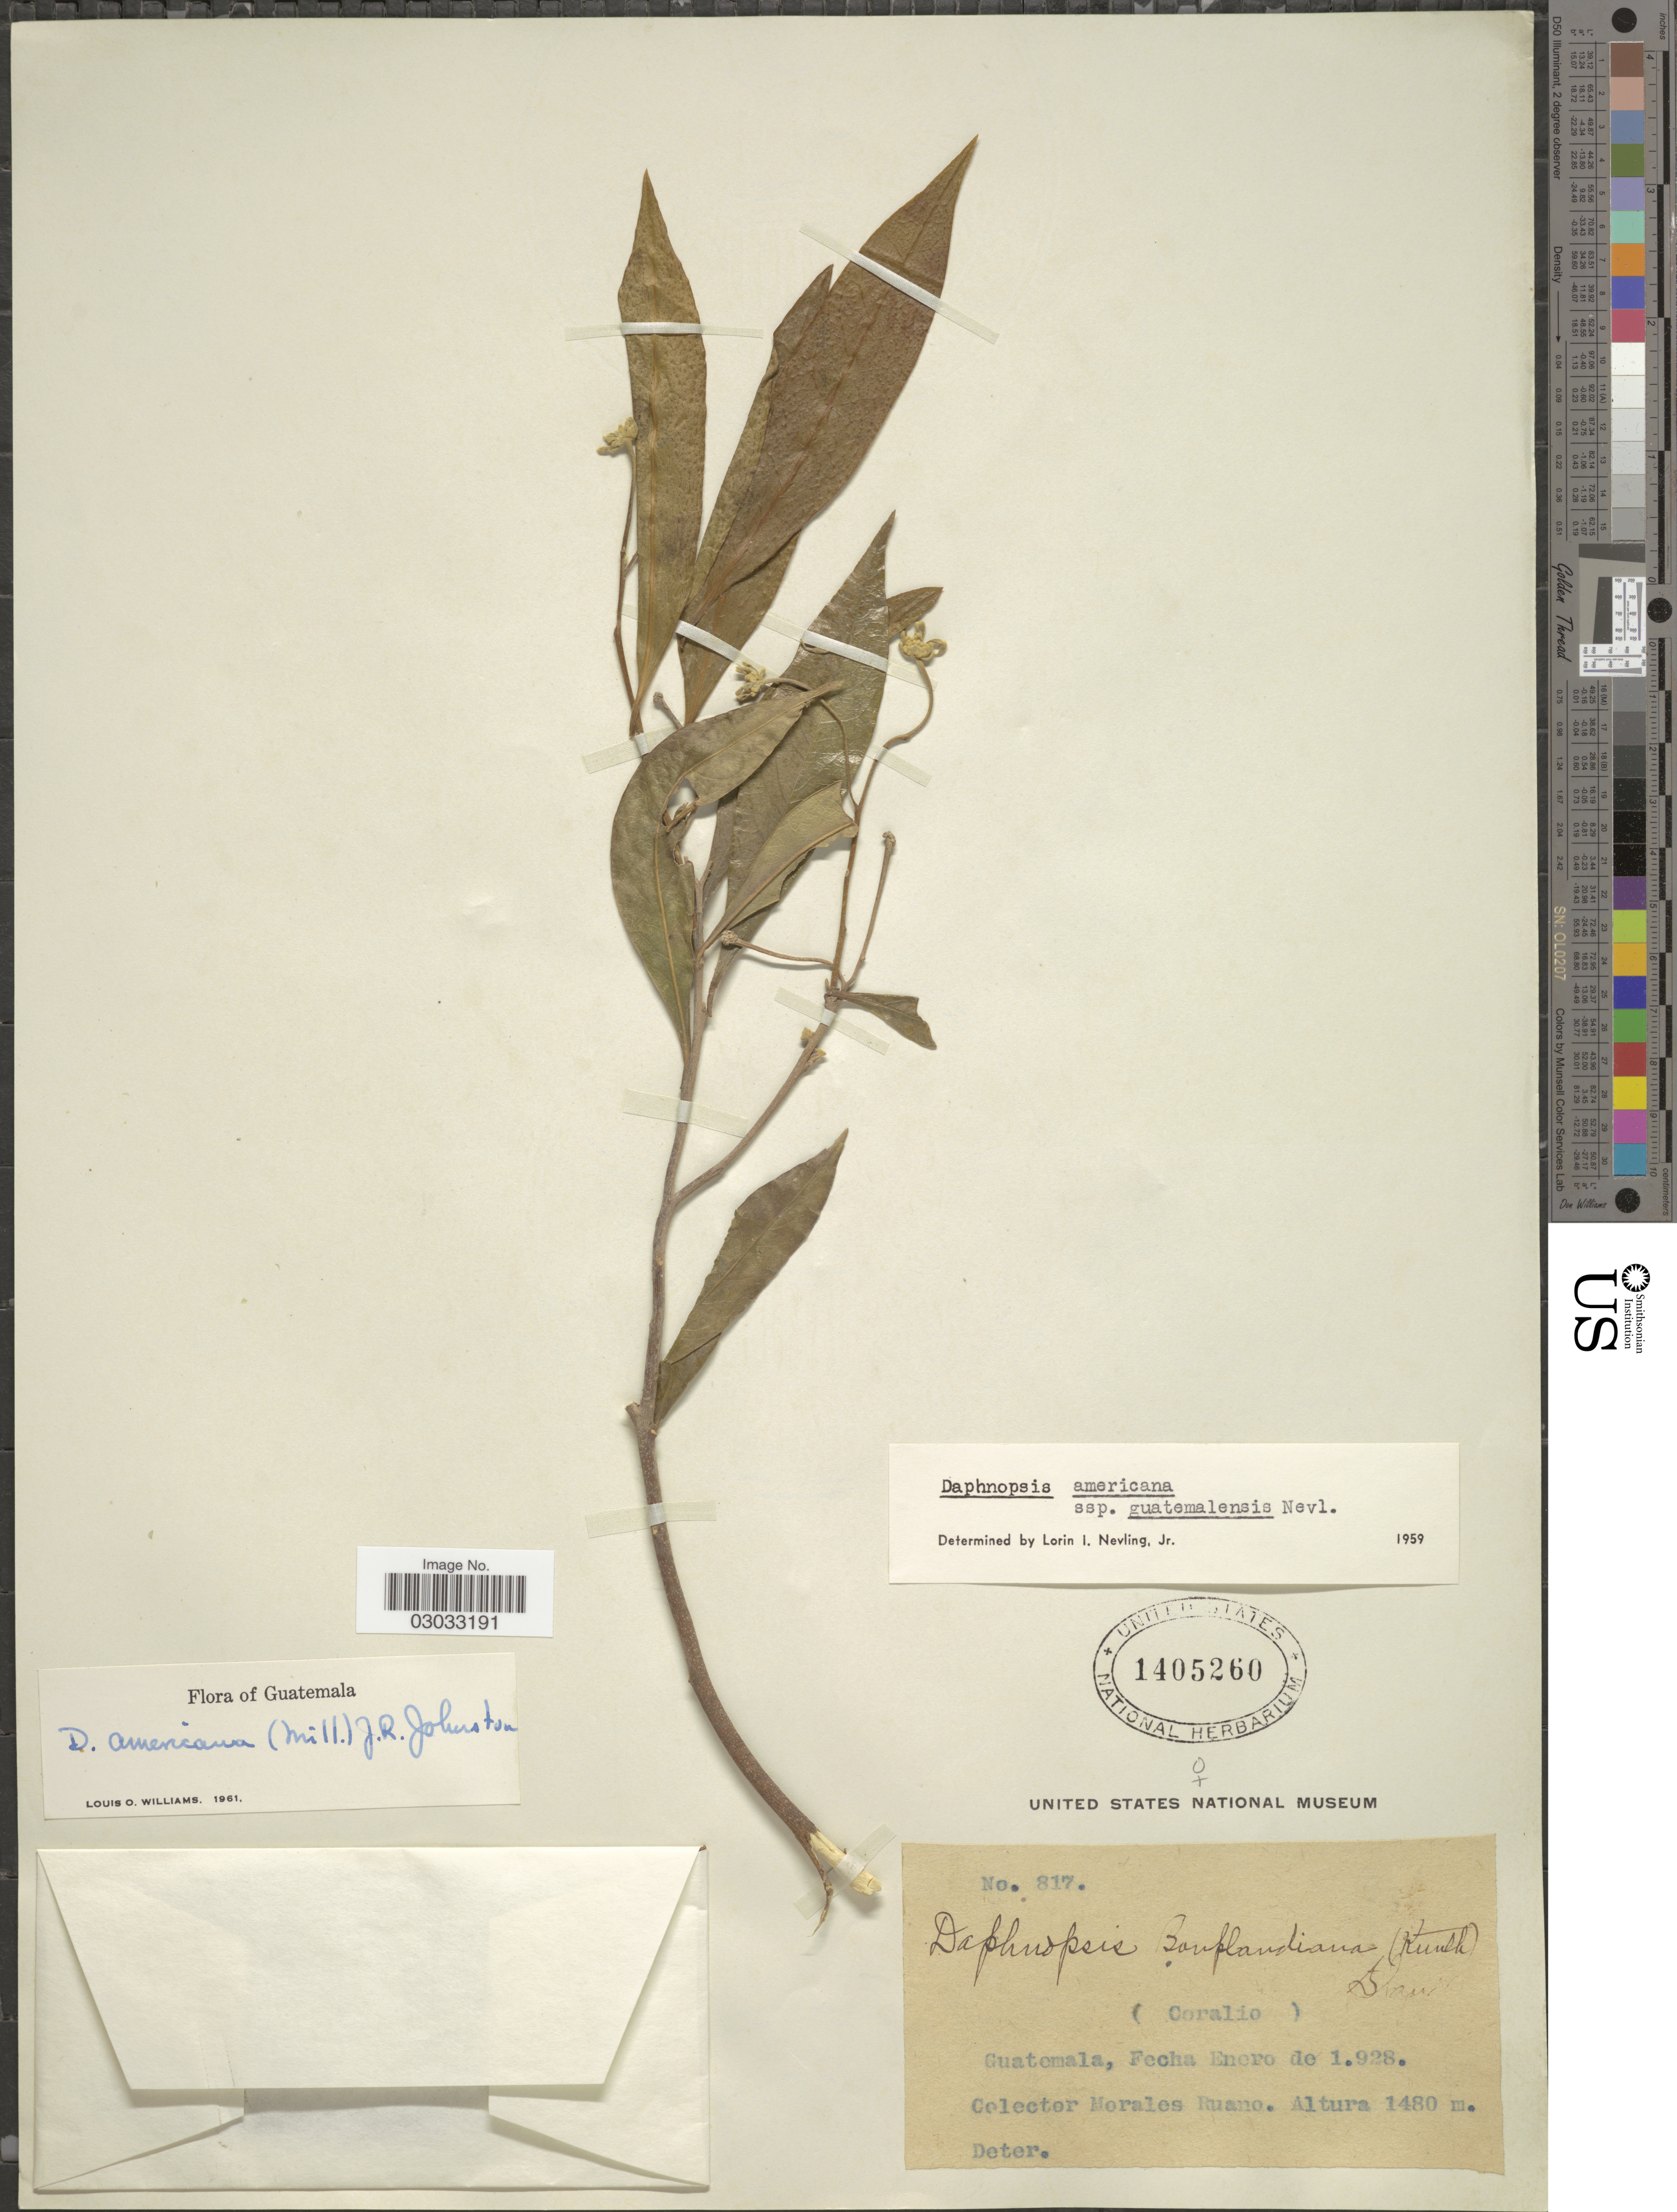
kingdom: Plantae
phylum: Tracheophyta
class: Magnoliopsida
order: Malvales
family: Thymelaeaceae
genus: Daphnopsis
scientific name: Daphnopsis americana subsp. guatemalensis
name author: Nevling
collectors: M. Ruano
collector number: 817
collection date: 1928-01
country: Guatemala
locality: Coralio.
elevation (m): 1480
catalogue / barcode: US 1405260